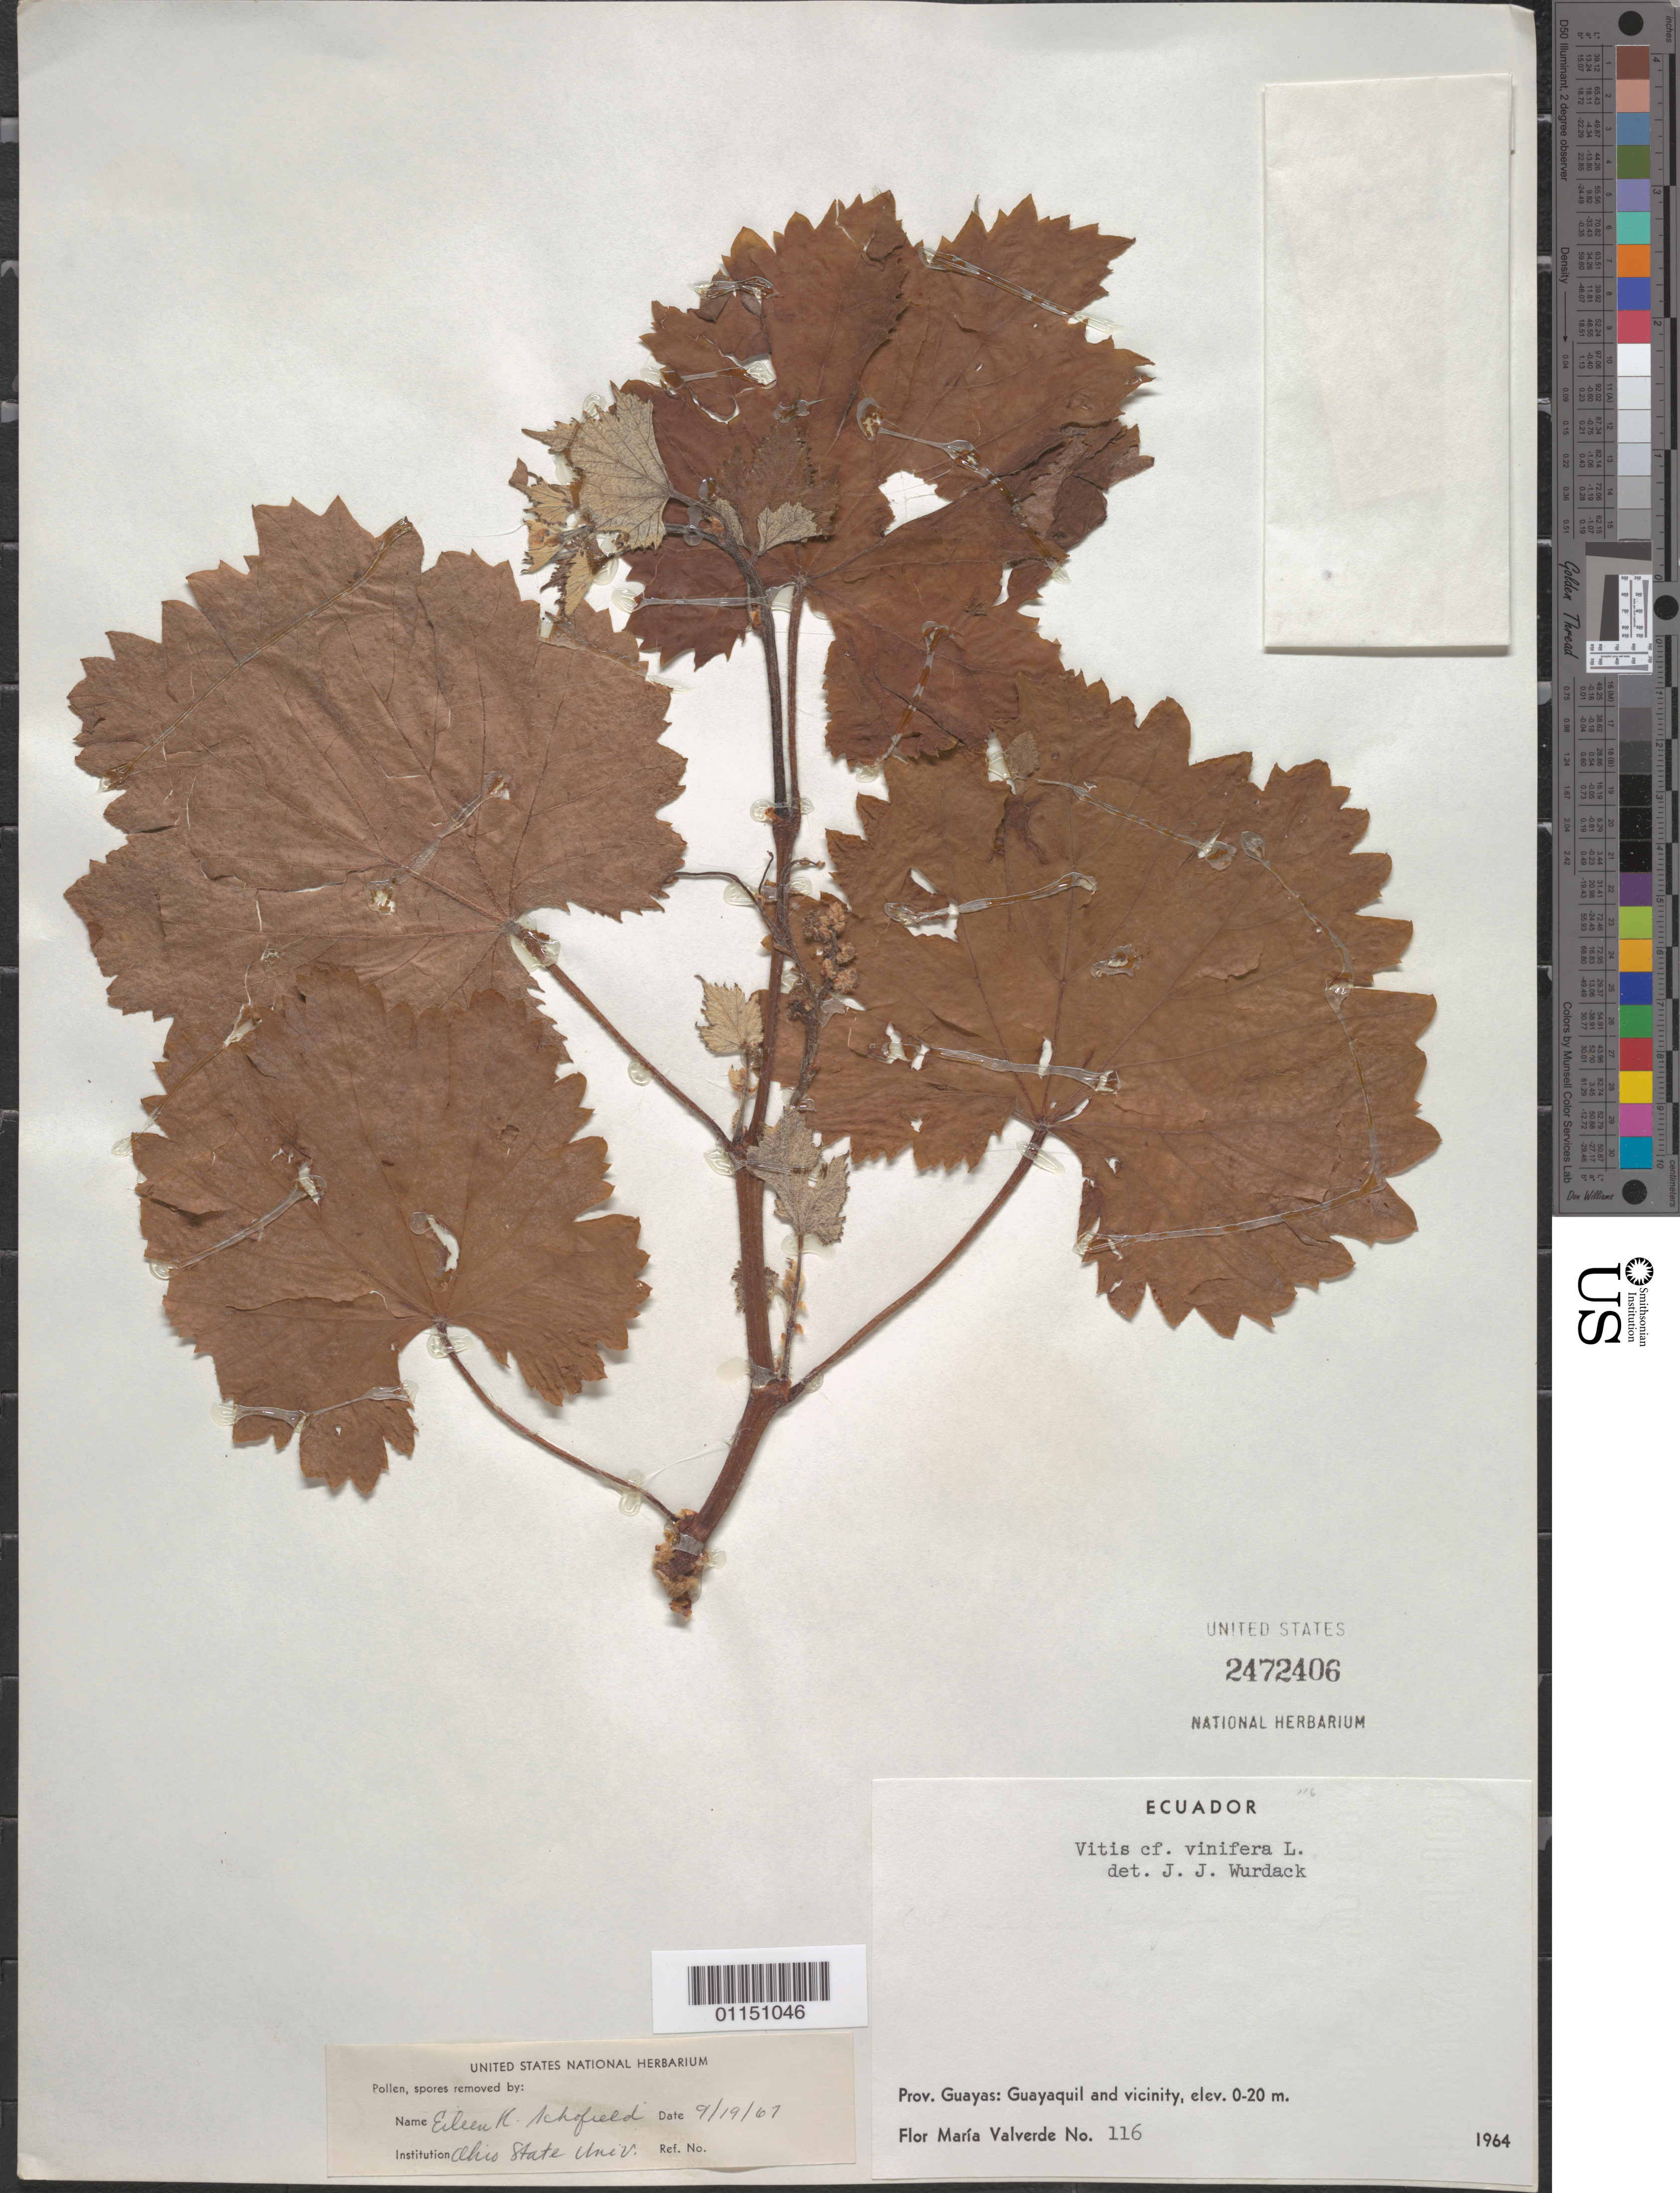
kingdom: Plantae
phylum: Tracheophyta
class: Magnoliopsida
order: Vitales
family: Vitaceae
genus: Vitis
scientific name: Vitis vinifera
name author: L.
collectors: F. M. Valverde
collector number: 116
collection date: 1964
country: Ecuador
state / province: Guayas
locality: Guayaquil and vicinity.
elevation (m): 0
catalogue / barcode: US 2472406